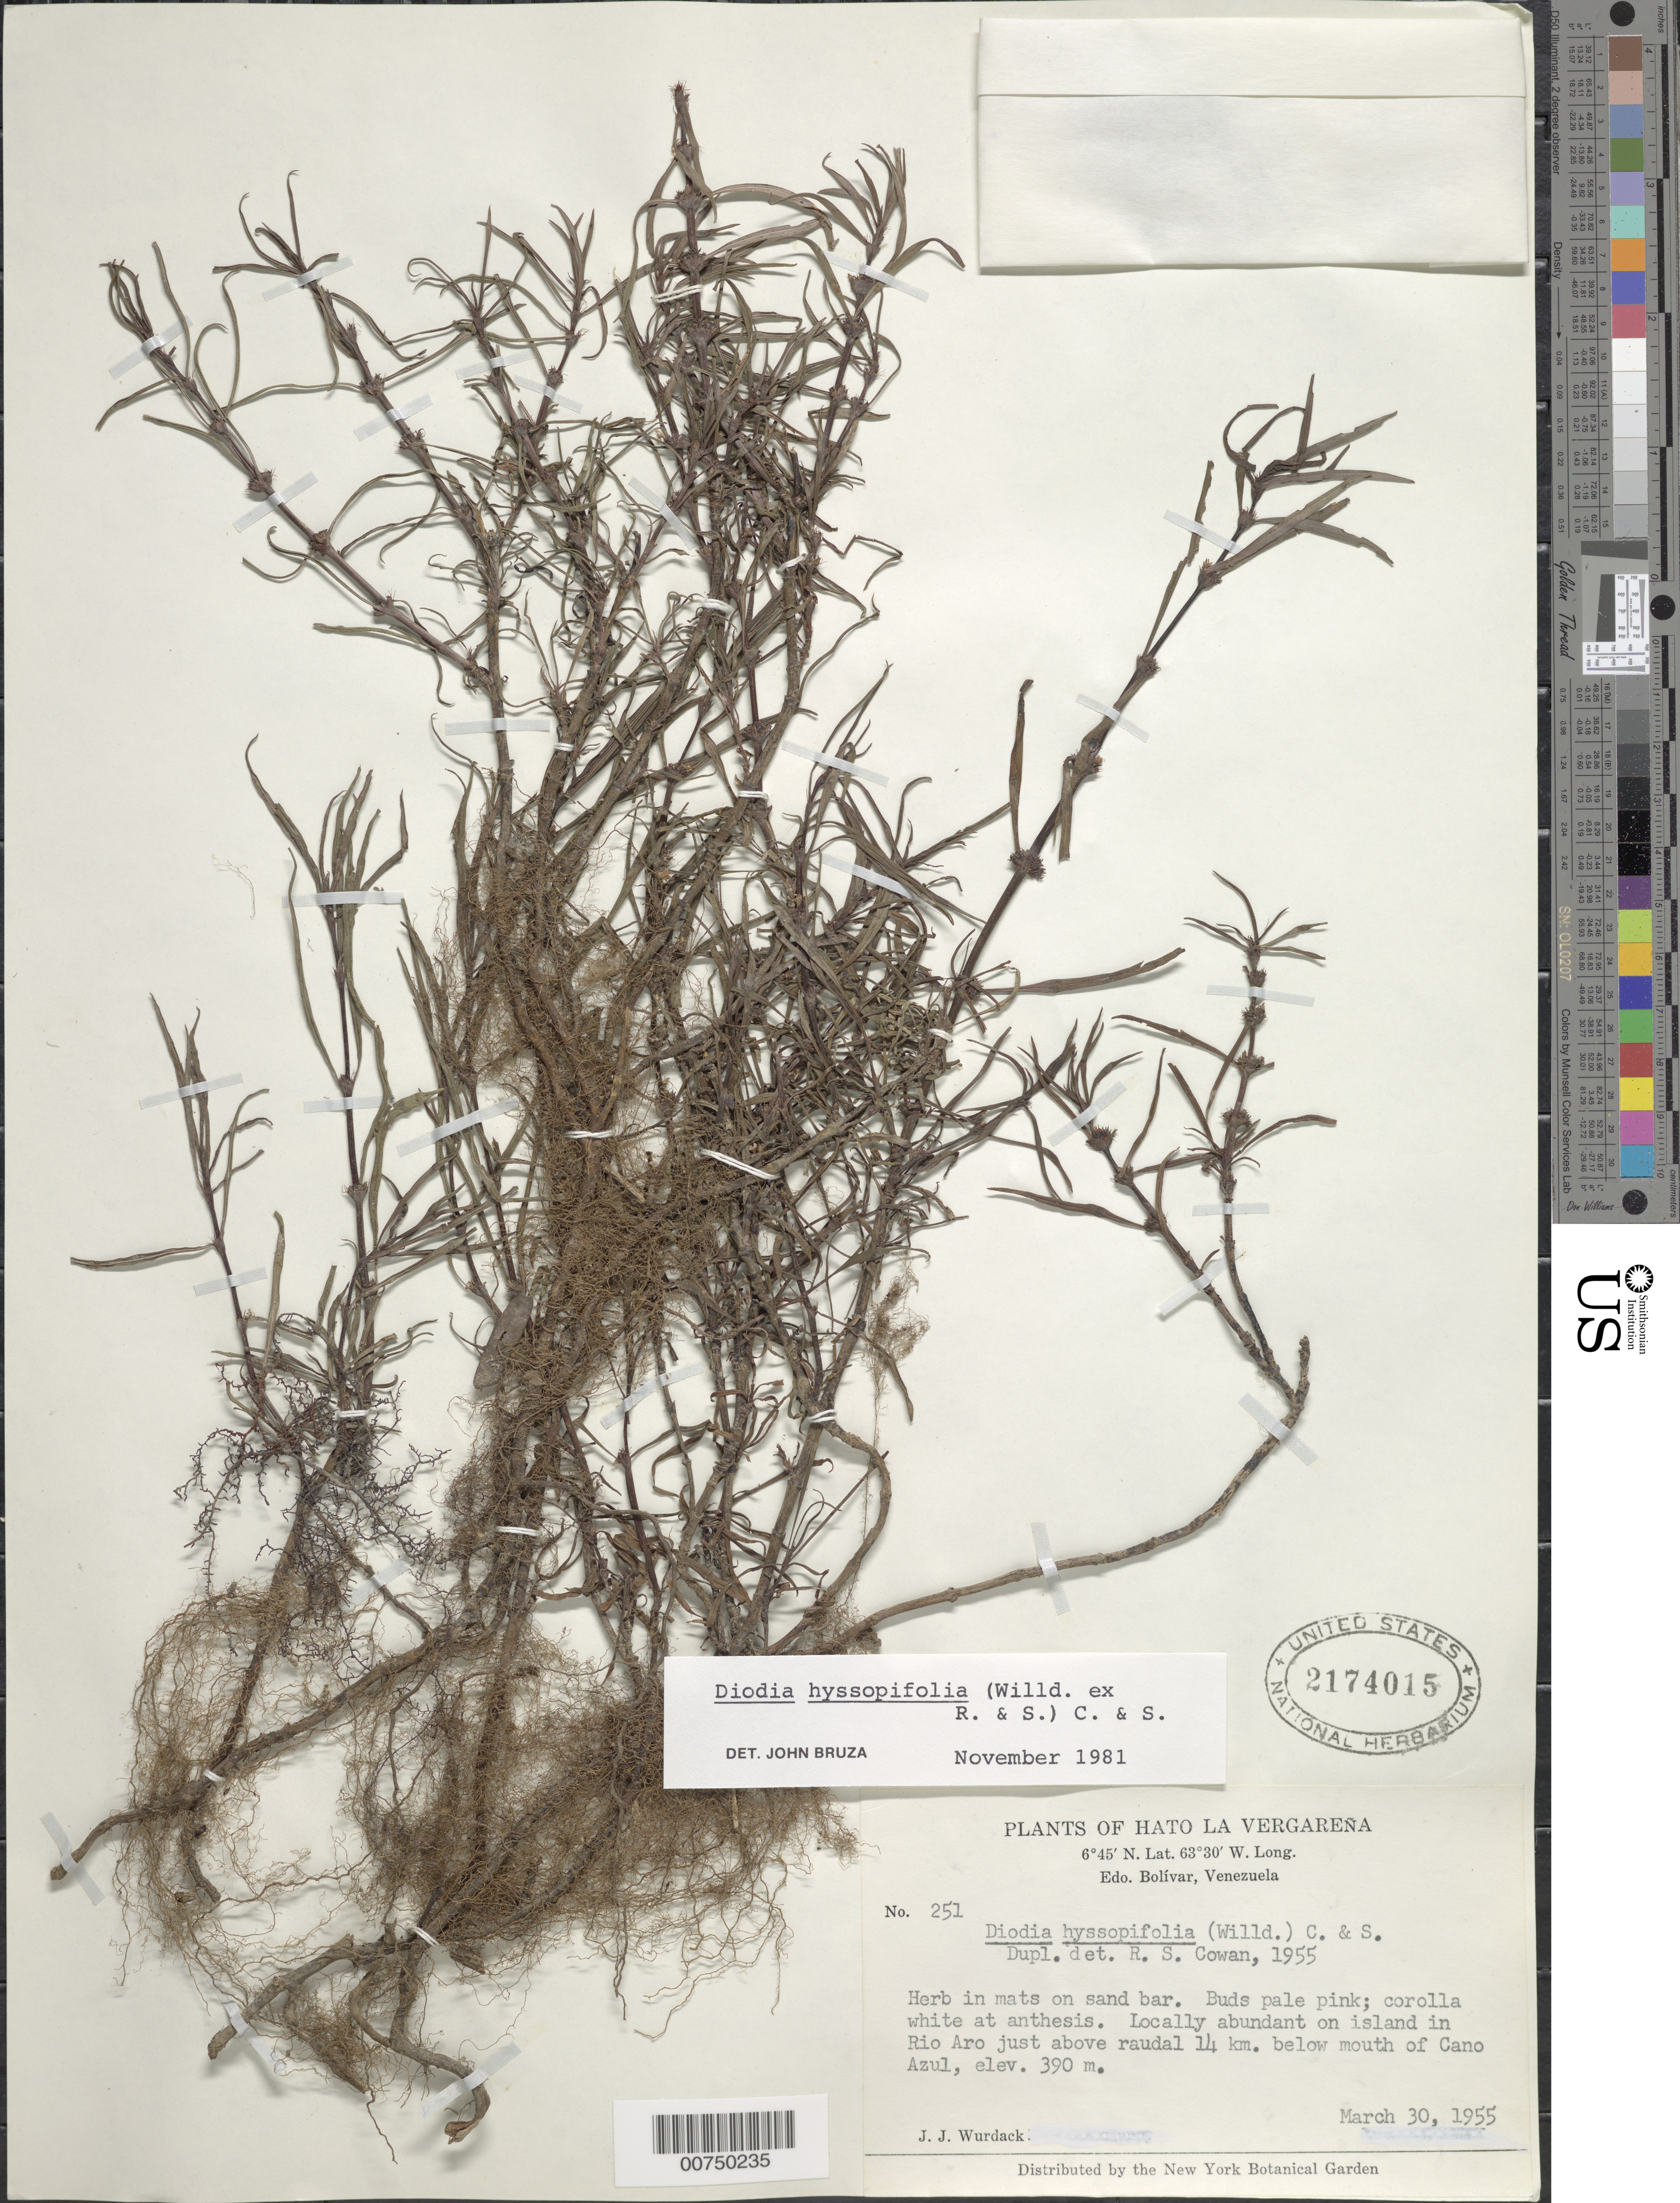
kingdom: Plantae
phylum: Tracheophyta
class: Magnoliopsida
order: Gentianales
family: Rubiaceae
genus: Diodia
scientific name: Diodia hyssopifolia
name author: (Willd. ex Roem. & Schult.) Cham. & Schltdl.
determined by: Bruza, J.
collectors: J. J. Wurdack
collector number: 251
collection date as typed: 30-Mar-55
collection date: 1955-03-30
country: Venezuela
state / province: Bolívar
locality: Hato La Vergareña, Río Aro, 14 km below mouth of Caño Azul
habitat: Mats on sand bar, on island in river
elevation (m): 390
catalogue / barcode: US 2174015